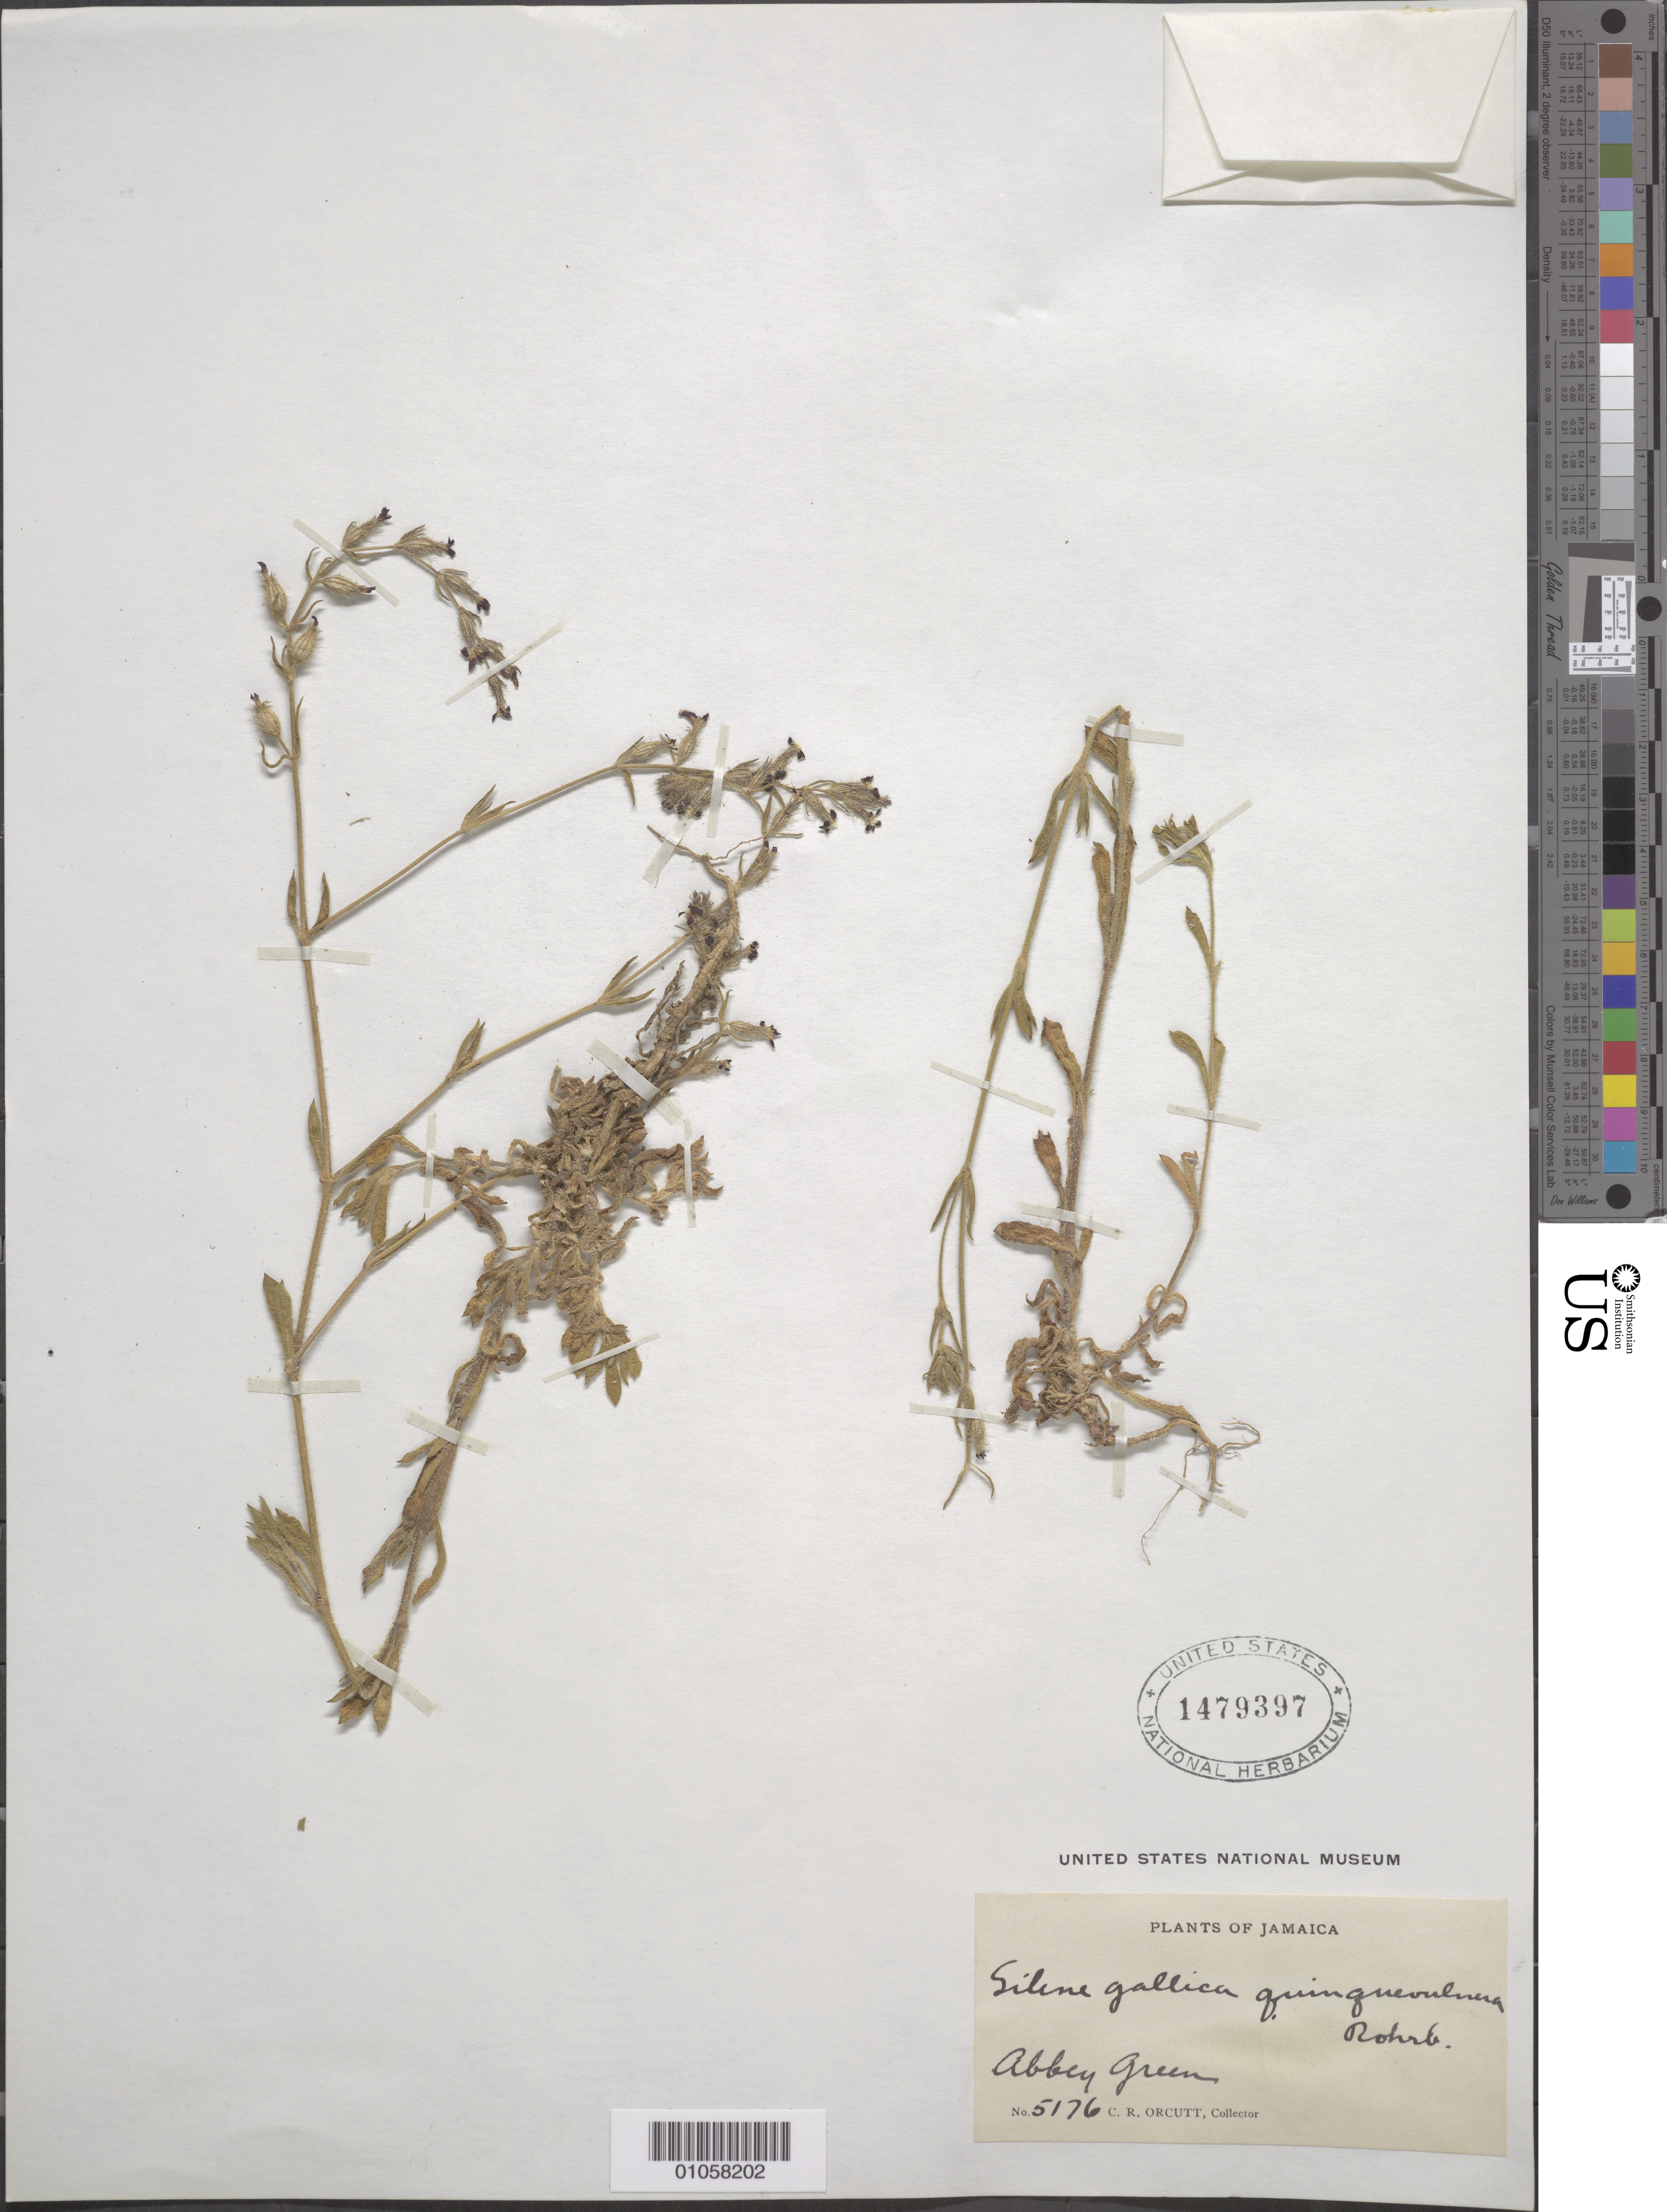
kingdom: Plantae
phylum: Tracheophyta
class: Magnoliopsida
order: Caryophyllales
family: Caryophyllaceae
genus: Silene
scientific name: Silene gallica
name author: L.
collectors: C. R. Orcutt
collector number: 5176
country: Jamaica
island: Jamaica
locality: Abbey Green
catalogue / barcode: US 1479397